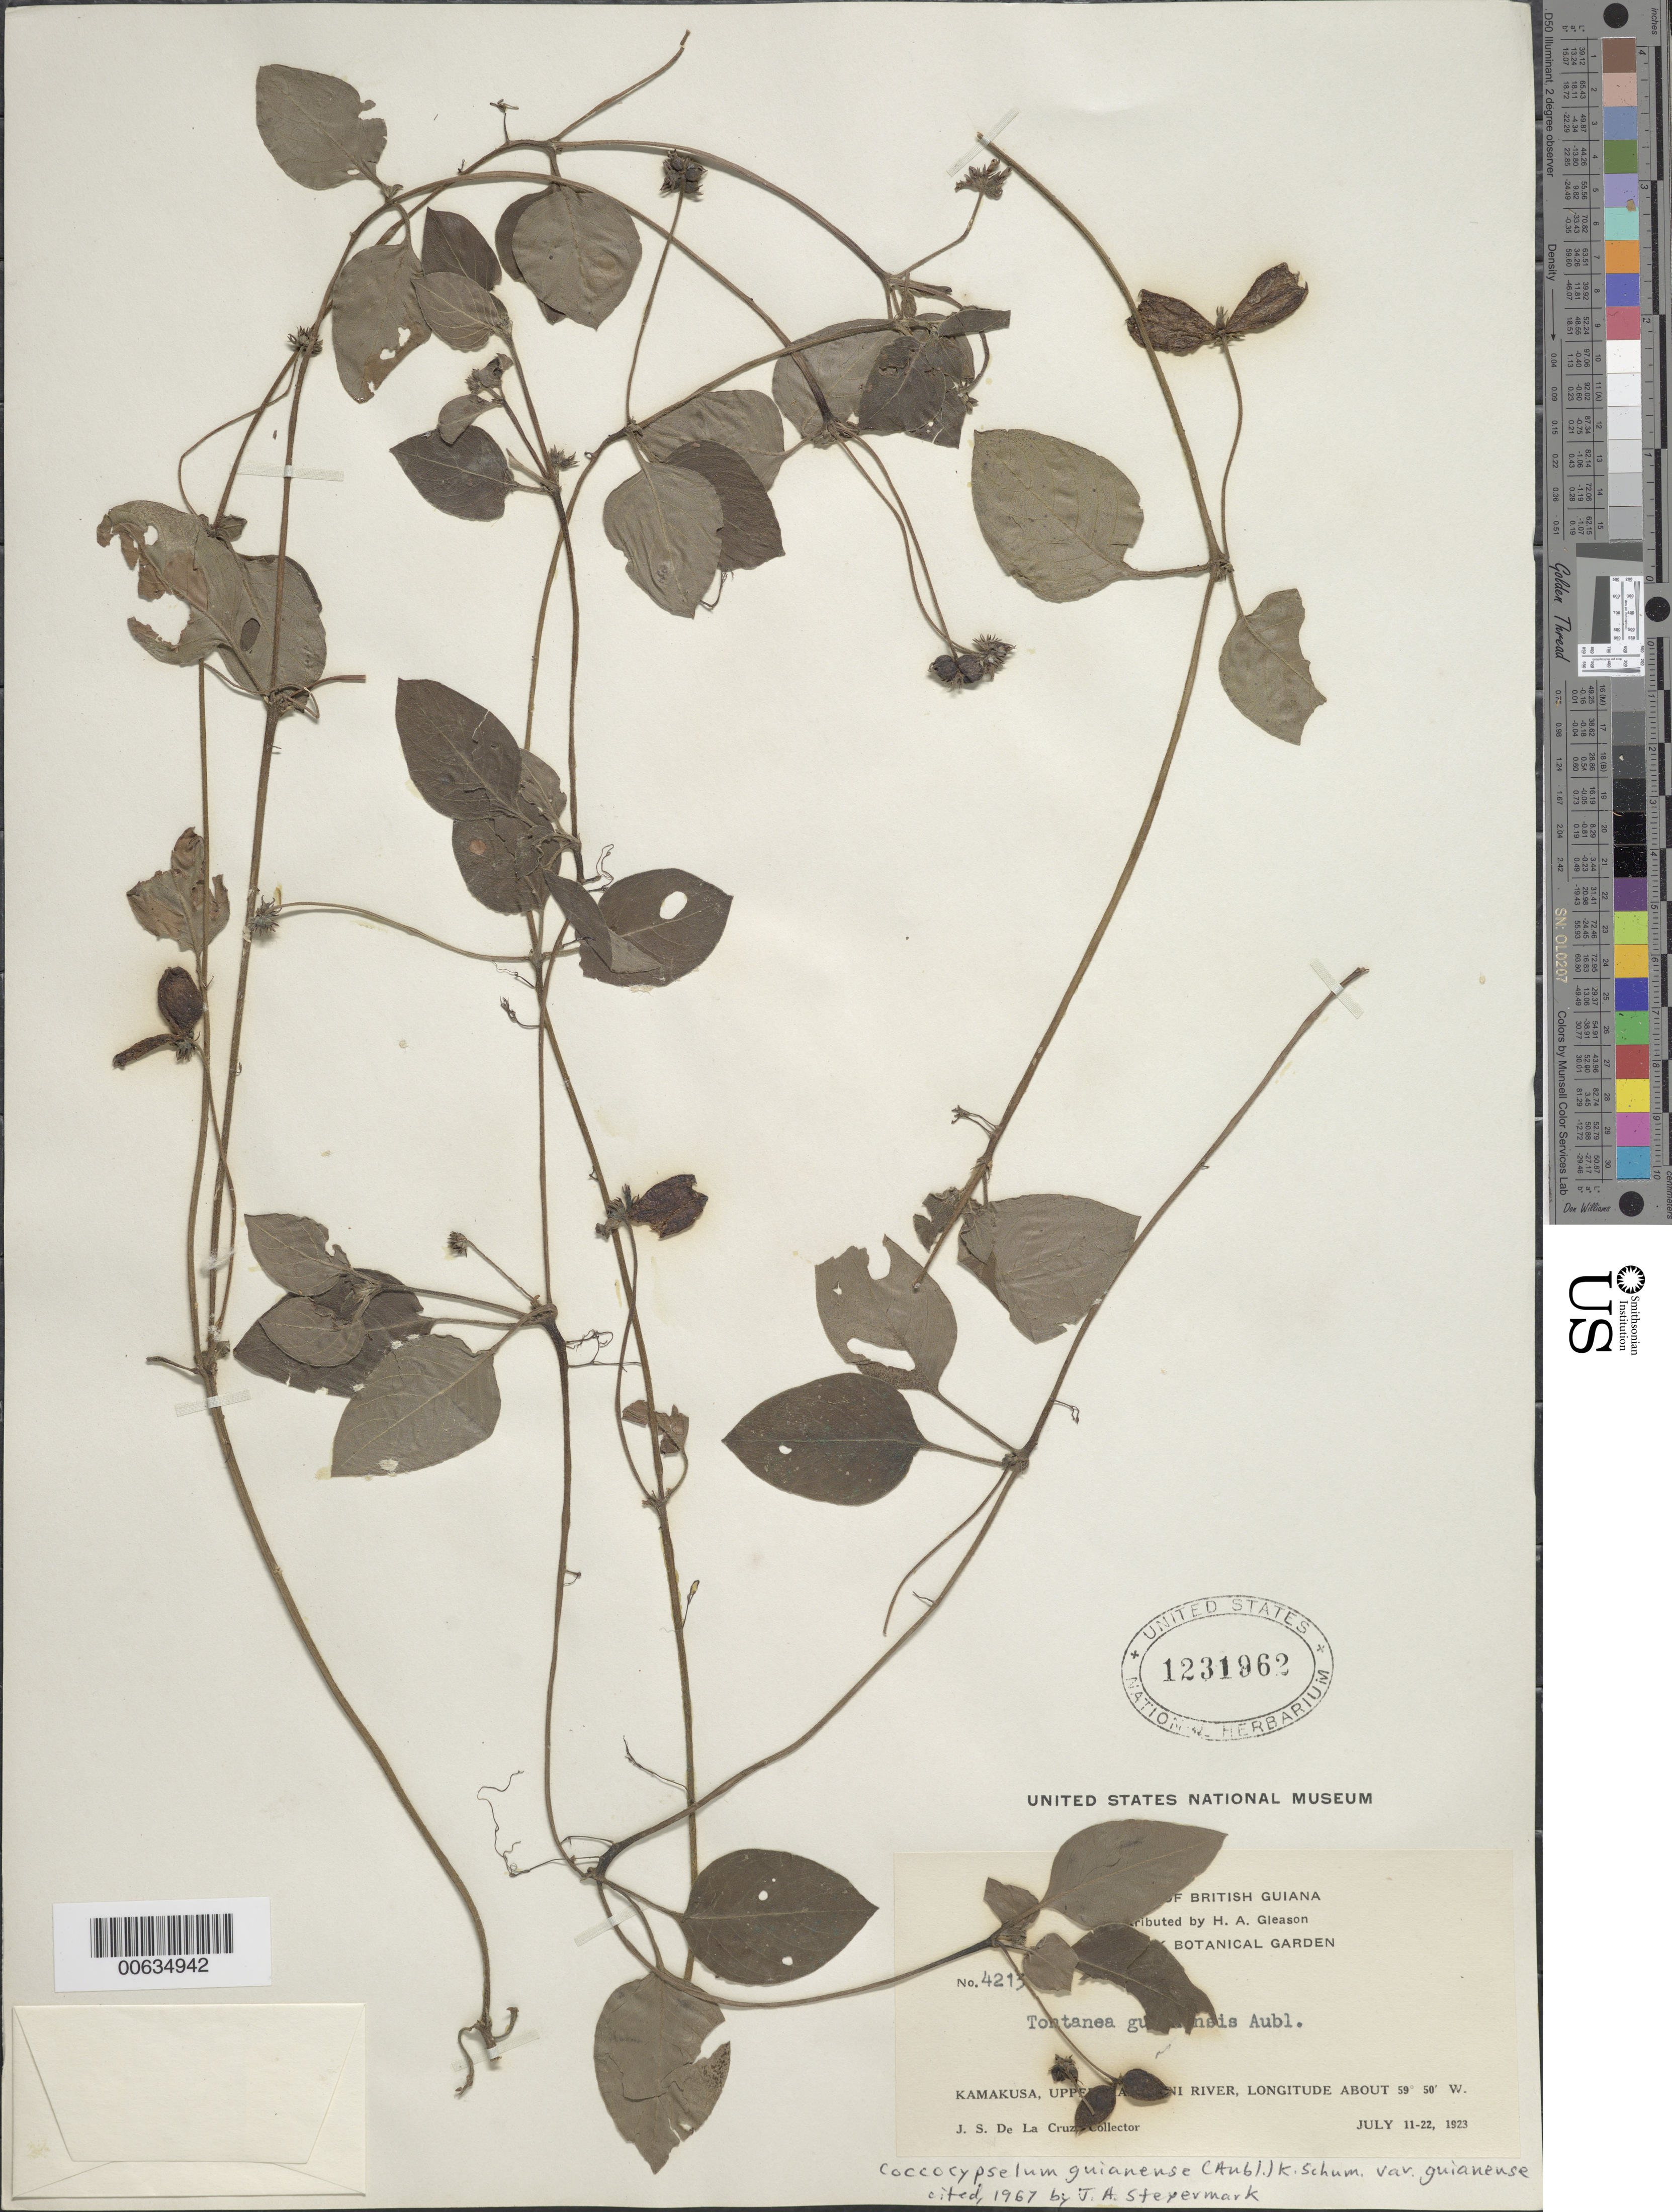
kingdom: Plantae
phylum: Tracheophyta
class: Magnoliopsida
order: Gentianales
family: Rubiaceae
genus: Coccocypselum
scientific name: Coccocypselum guianense var. guianense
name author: (Aubl.) K. Schum.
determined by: Steyermark, Julian A., (VEN)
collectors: J. S. de la Cruz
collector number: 4213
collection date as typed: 11-Jul-23 to 22-Jul-23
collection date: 1923-07-11/1923-07-22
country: Guyana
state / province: Cuyuni-Mazaruni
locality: Kamakusa, Upper Mazaruni R.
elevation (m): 100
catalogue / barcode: US 1231962